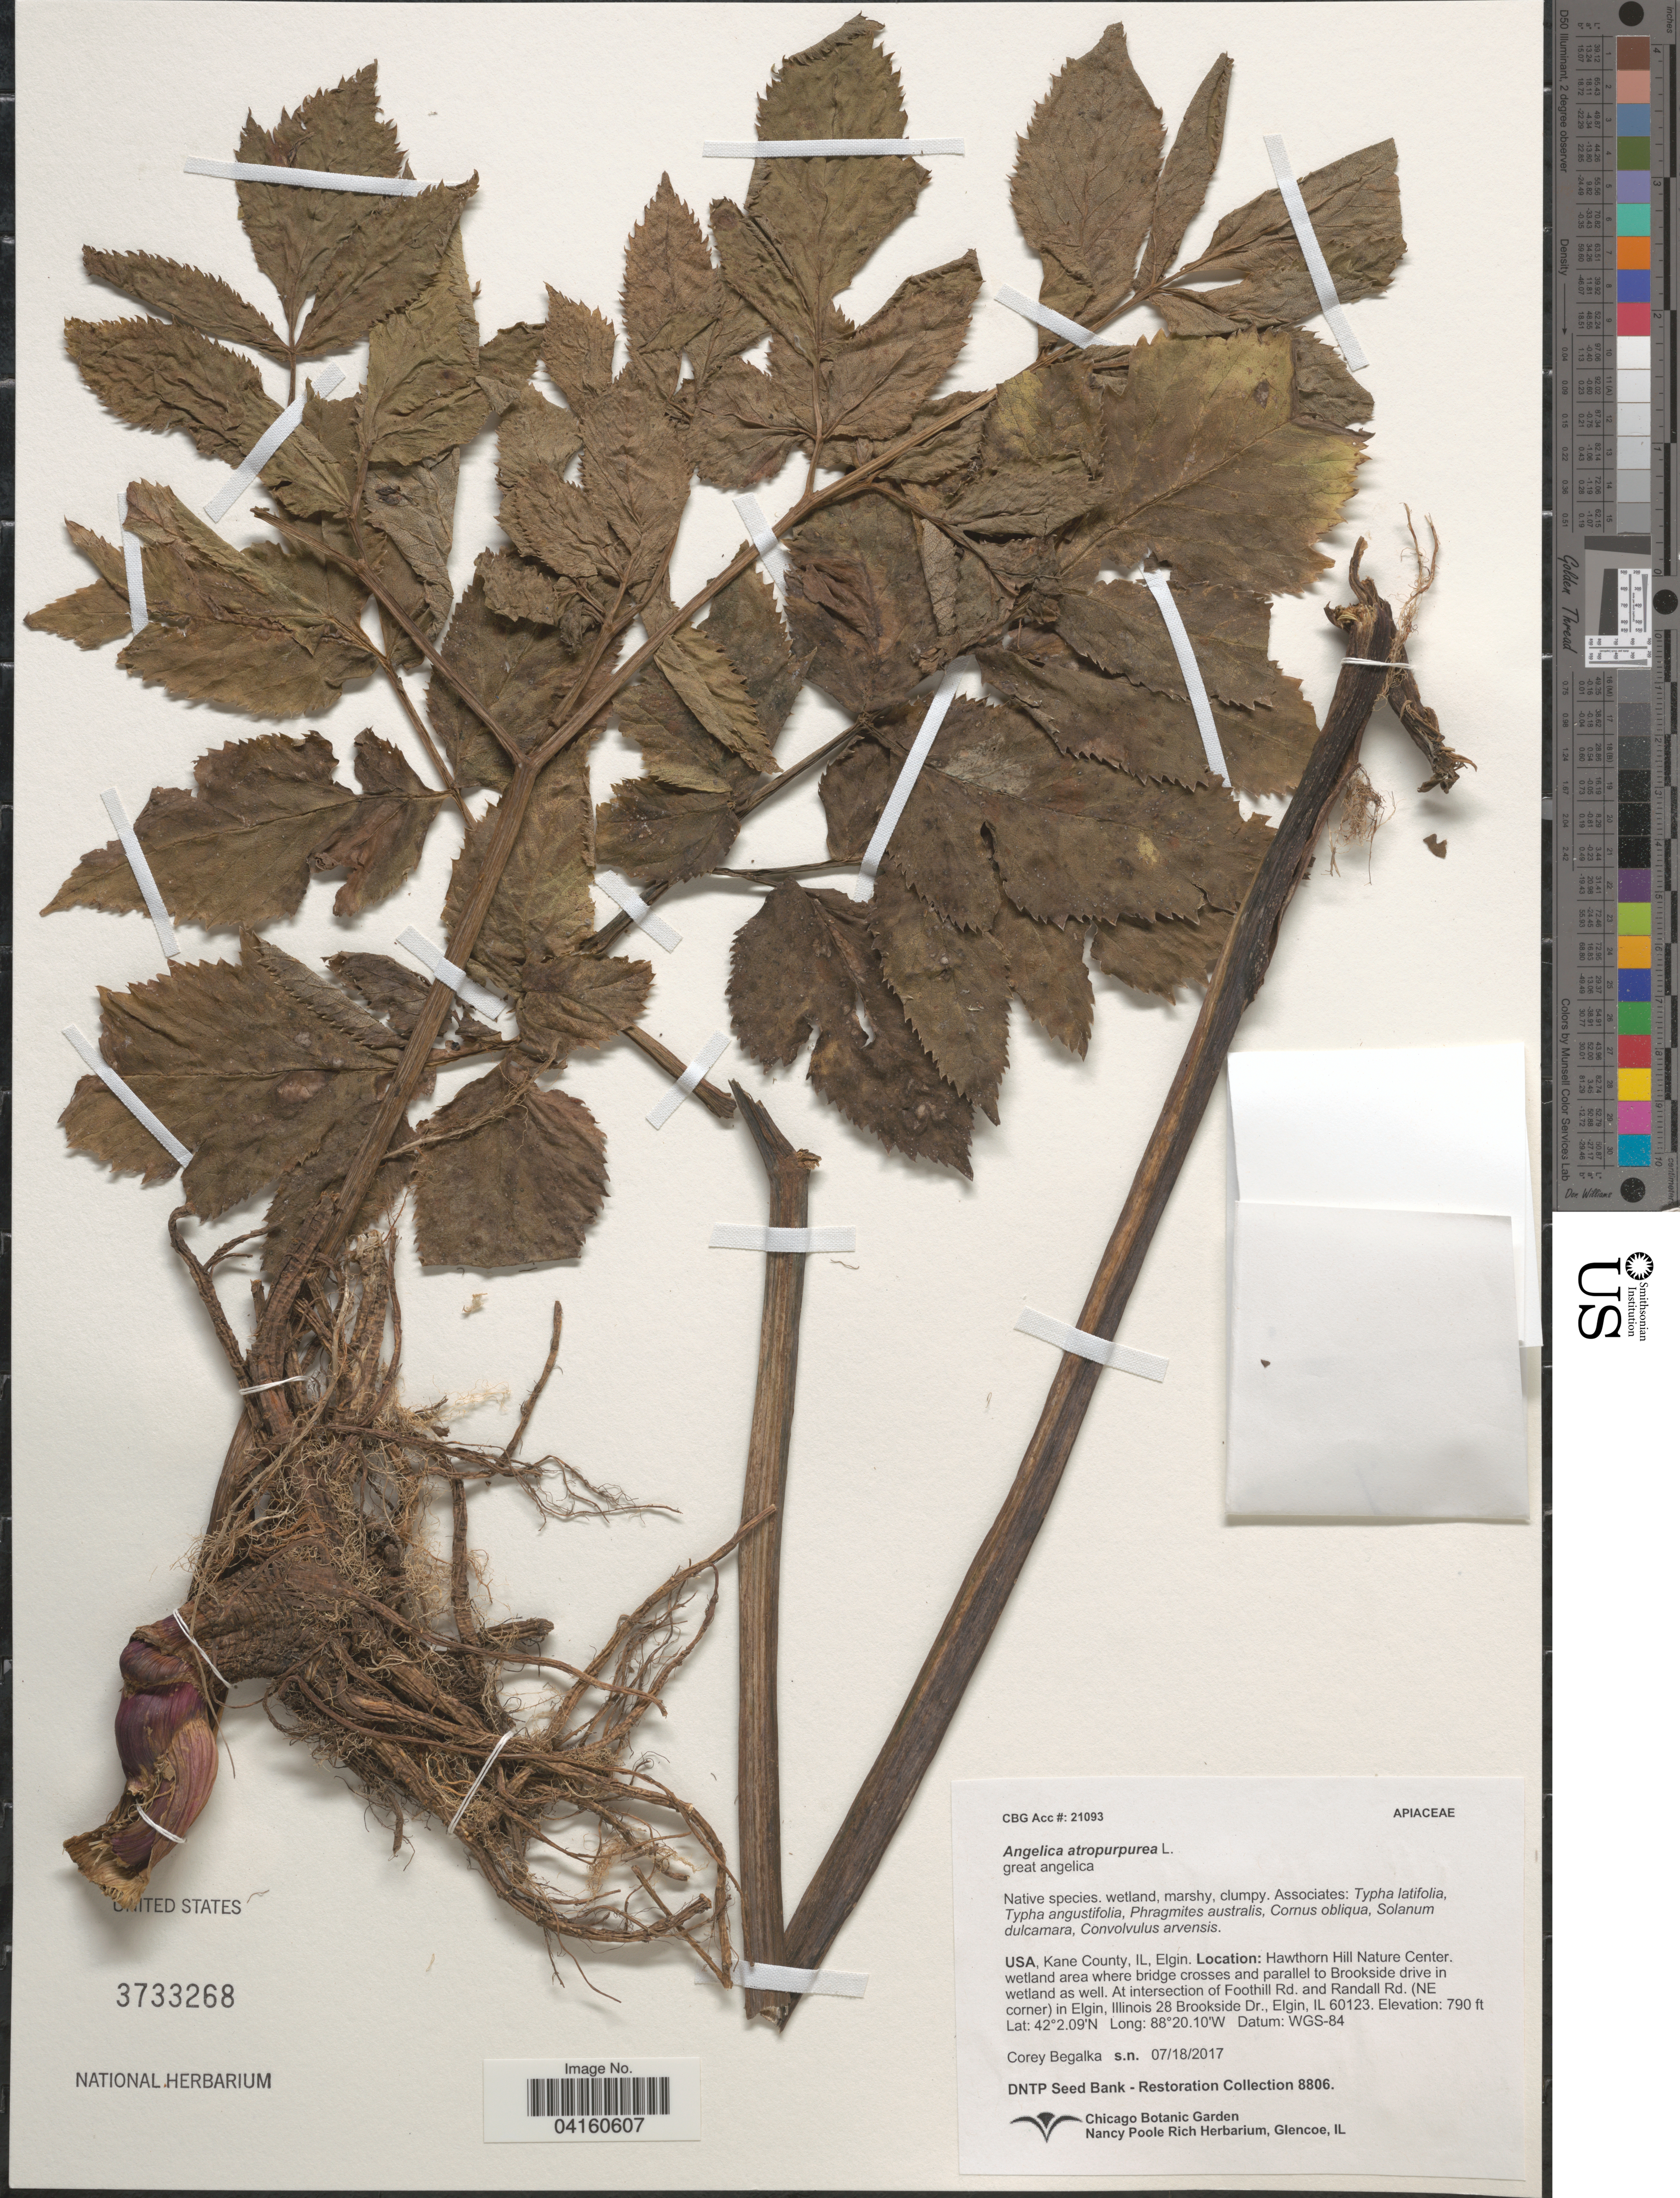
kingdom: Plantae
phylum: Tracheophyta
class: Magnoliopsida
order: Apiales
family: Apiaceae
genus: Angelica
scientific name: Angelica atropurpurea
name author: L.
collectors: C. Begalka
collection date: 2017-07-18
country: United States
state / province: Illinois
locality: Kane County, Elgin. Hawthorn Hill Nature Center. Wetland area where bridge crosses and parallel to Brookside drive in wetland as well. At intersection of Foothill Rd. and Randall Rd. (NE corner) in Elgin, Illinois 28 Brookside Dr., Elgin, IL 60123.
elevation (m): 241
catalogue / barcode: US 3733268